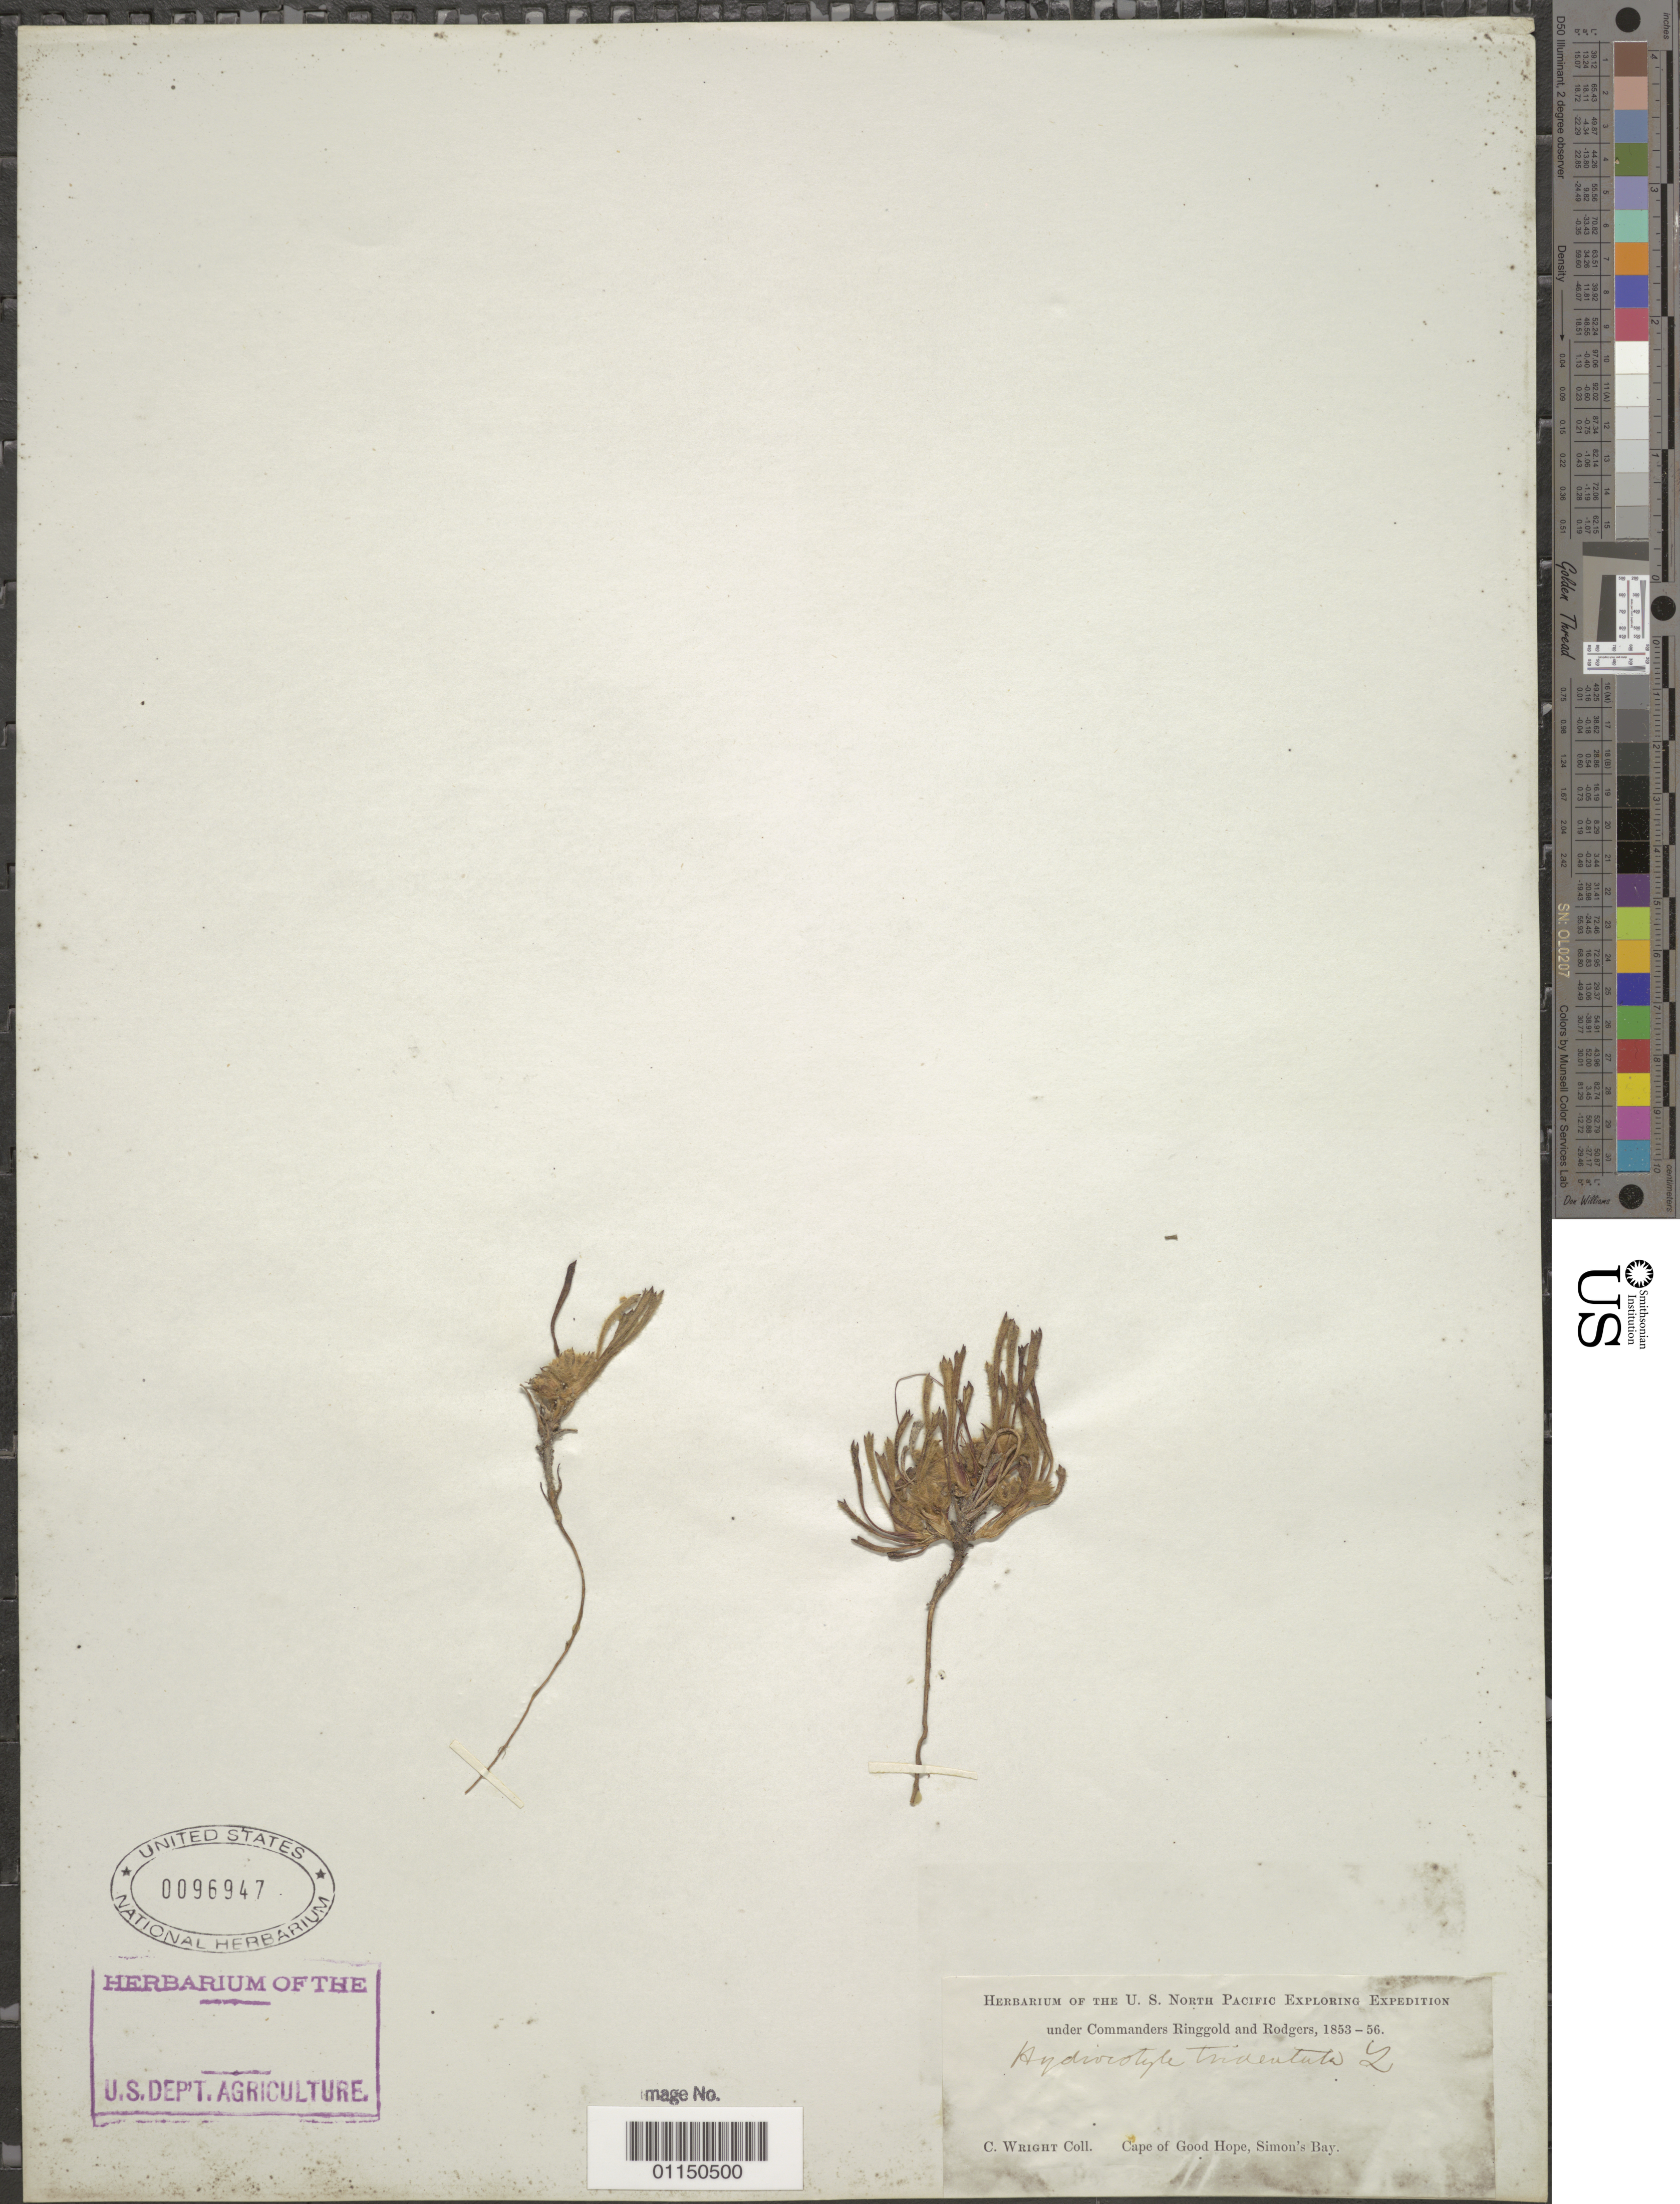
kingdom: Plantae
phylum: Tracheophyta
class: Magnoliopsida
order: Apiales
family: Araliaceae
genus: Hydrocotyle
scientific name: Hydrocotyle tridentata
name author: L. f.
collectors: C. Wright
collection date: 1853/1856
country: South Africa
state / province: Western Cape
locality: Cape of Good Hope, Simon's Bay.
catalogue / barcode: US 96947